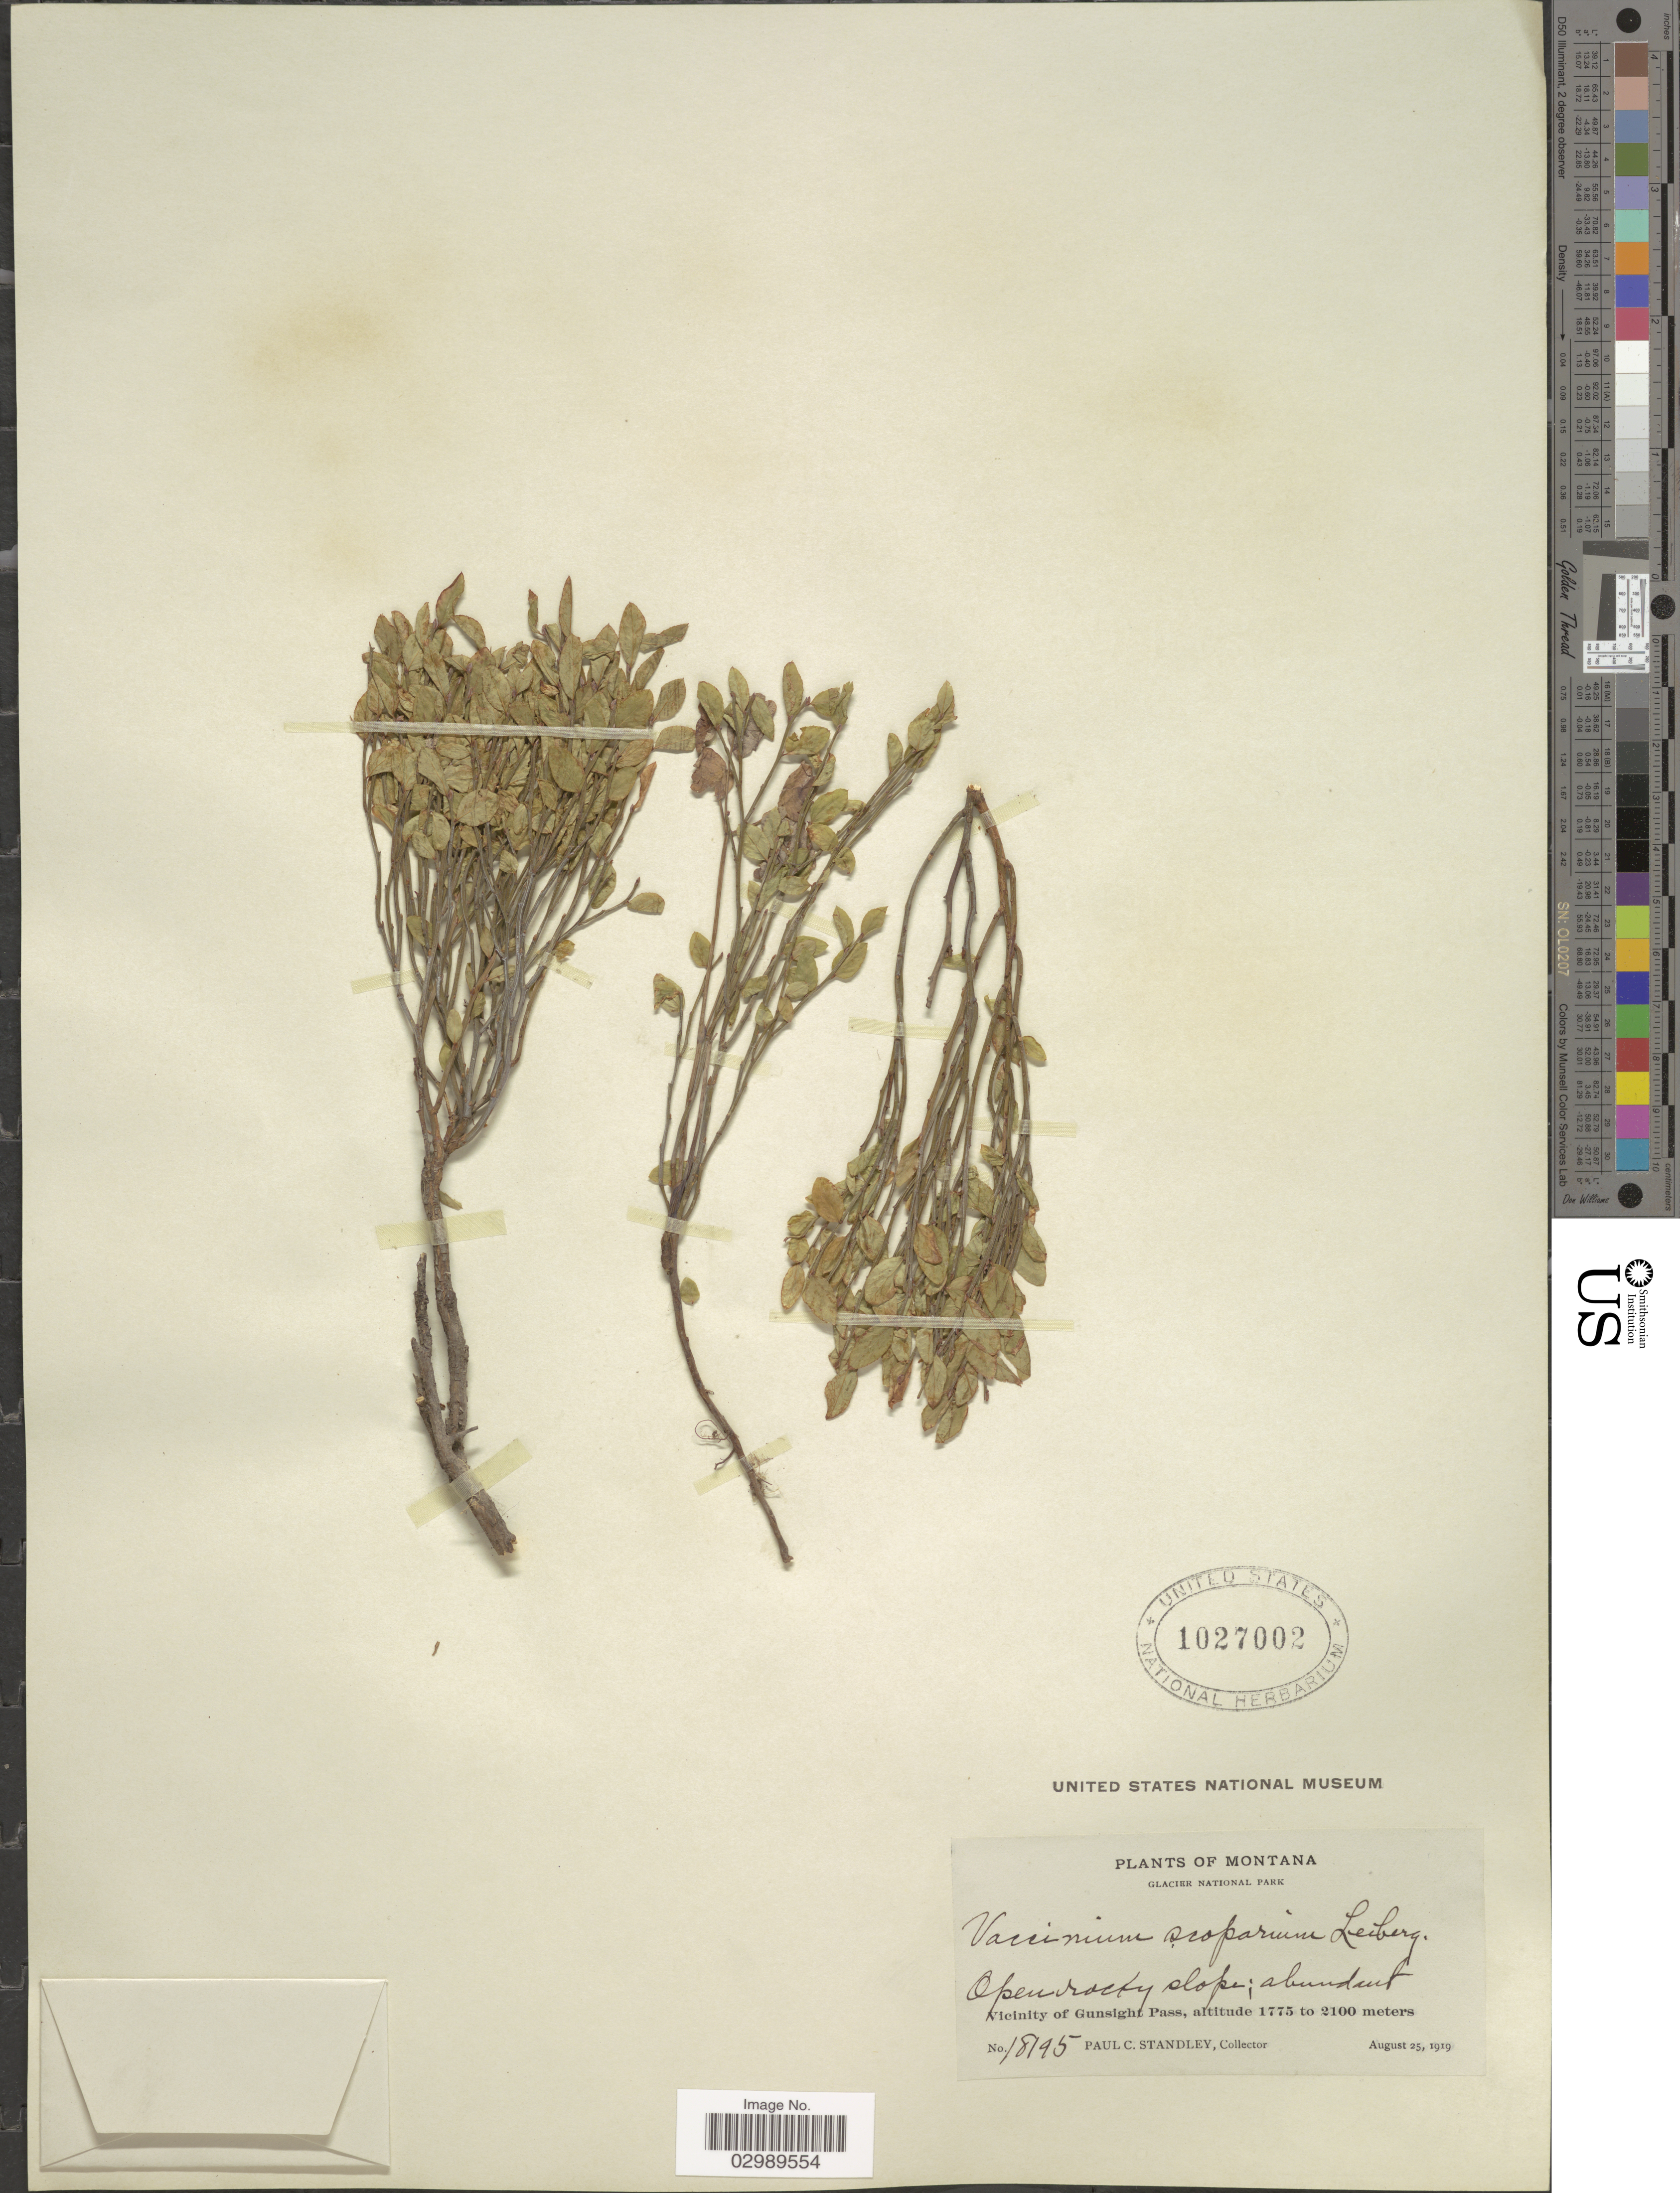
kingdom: Plantae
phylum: Tracheophyta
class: Magnoliopsida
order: Ericales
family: Ericaceae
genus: Vaccinium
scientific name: Vaccinium scoparium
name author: Leiberg ex Coville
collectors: P. C. Standley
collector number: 18195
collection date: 1919-08-25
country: United States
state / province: Montana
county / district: Glacier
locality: Glacier National Park, Vicinity of Gunsight Pass.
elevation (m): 1775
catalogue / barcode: US 1027002